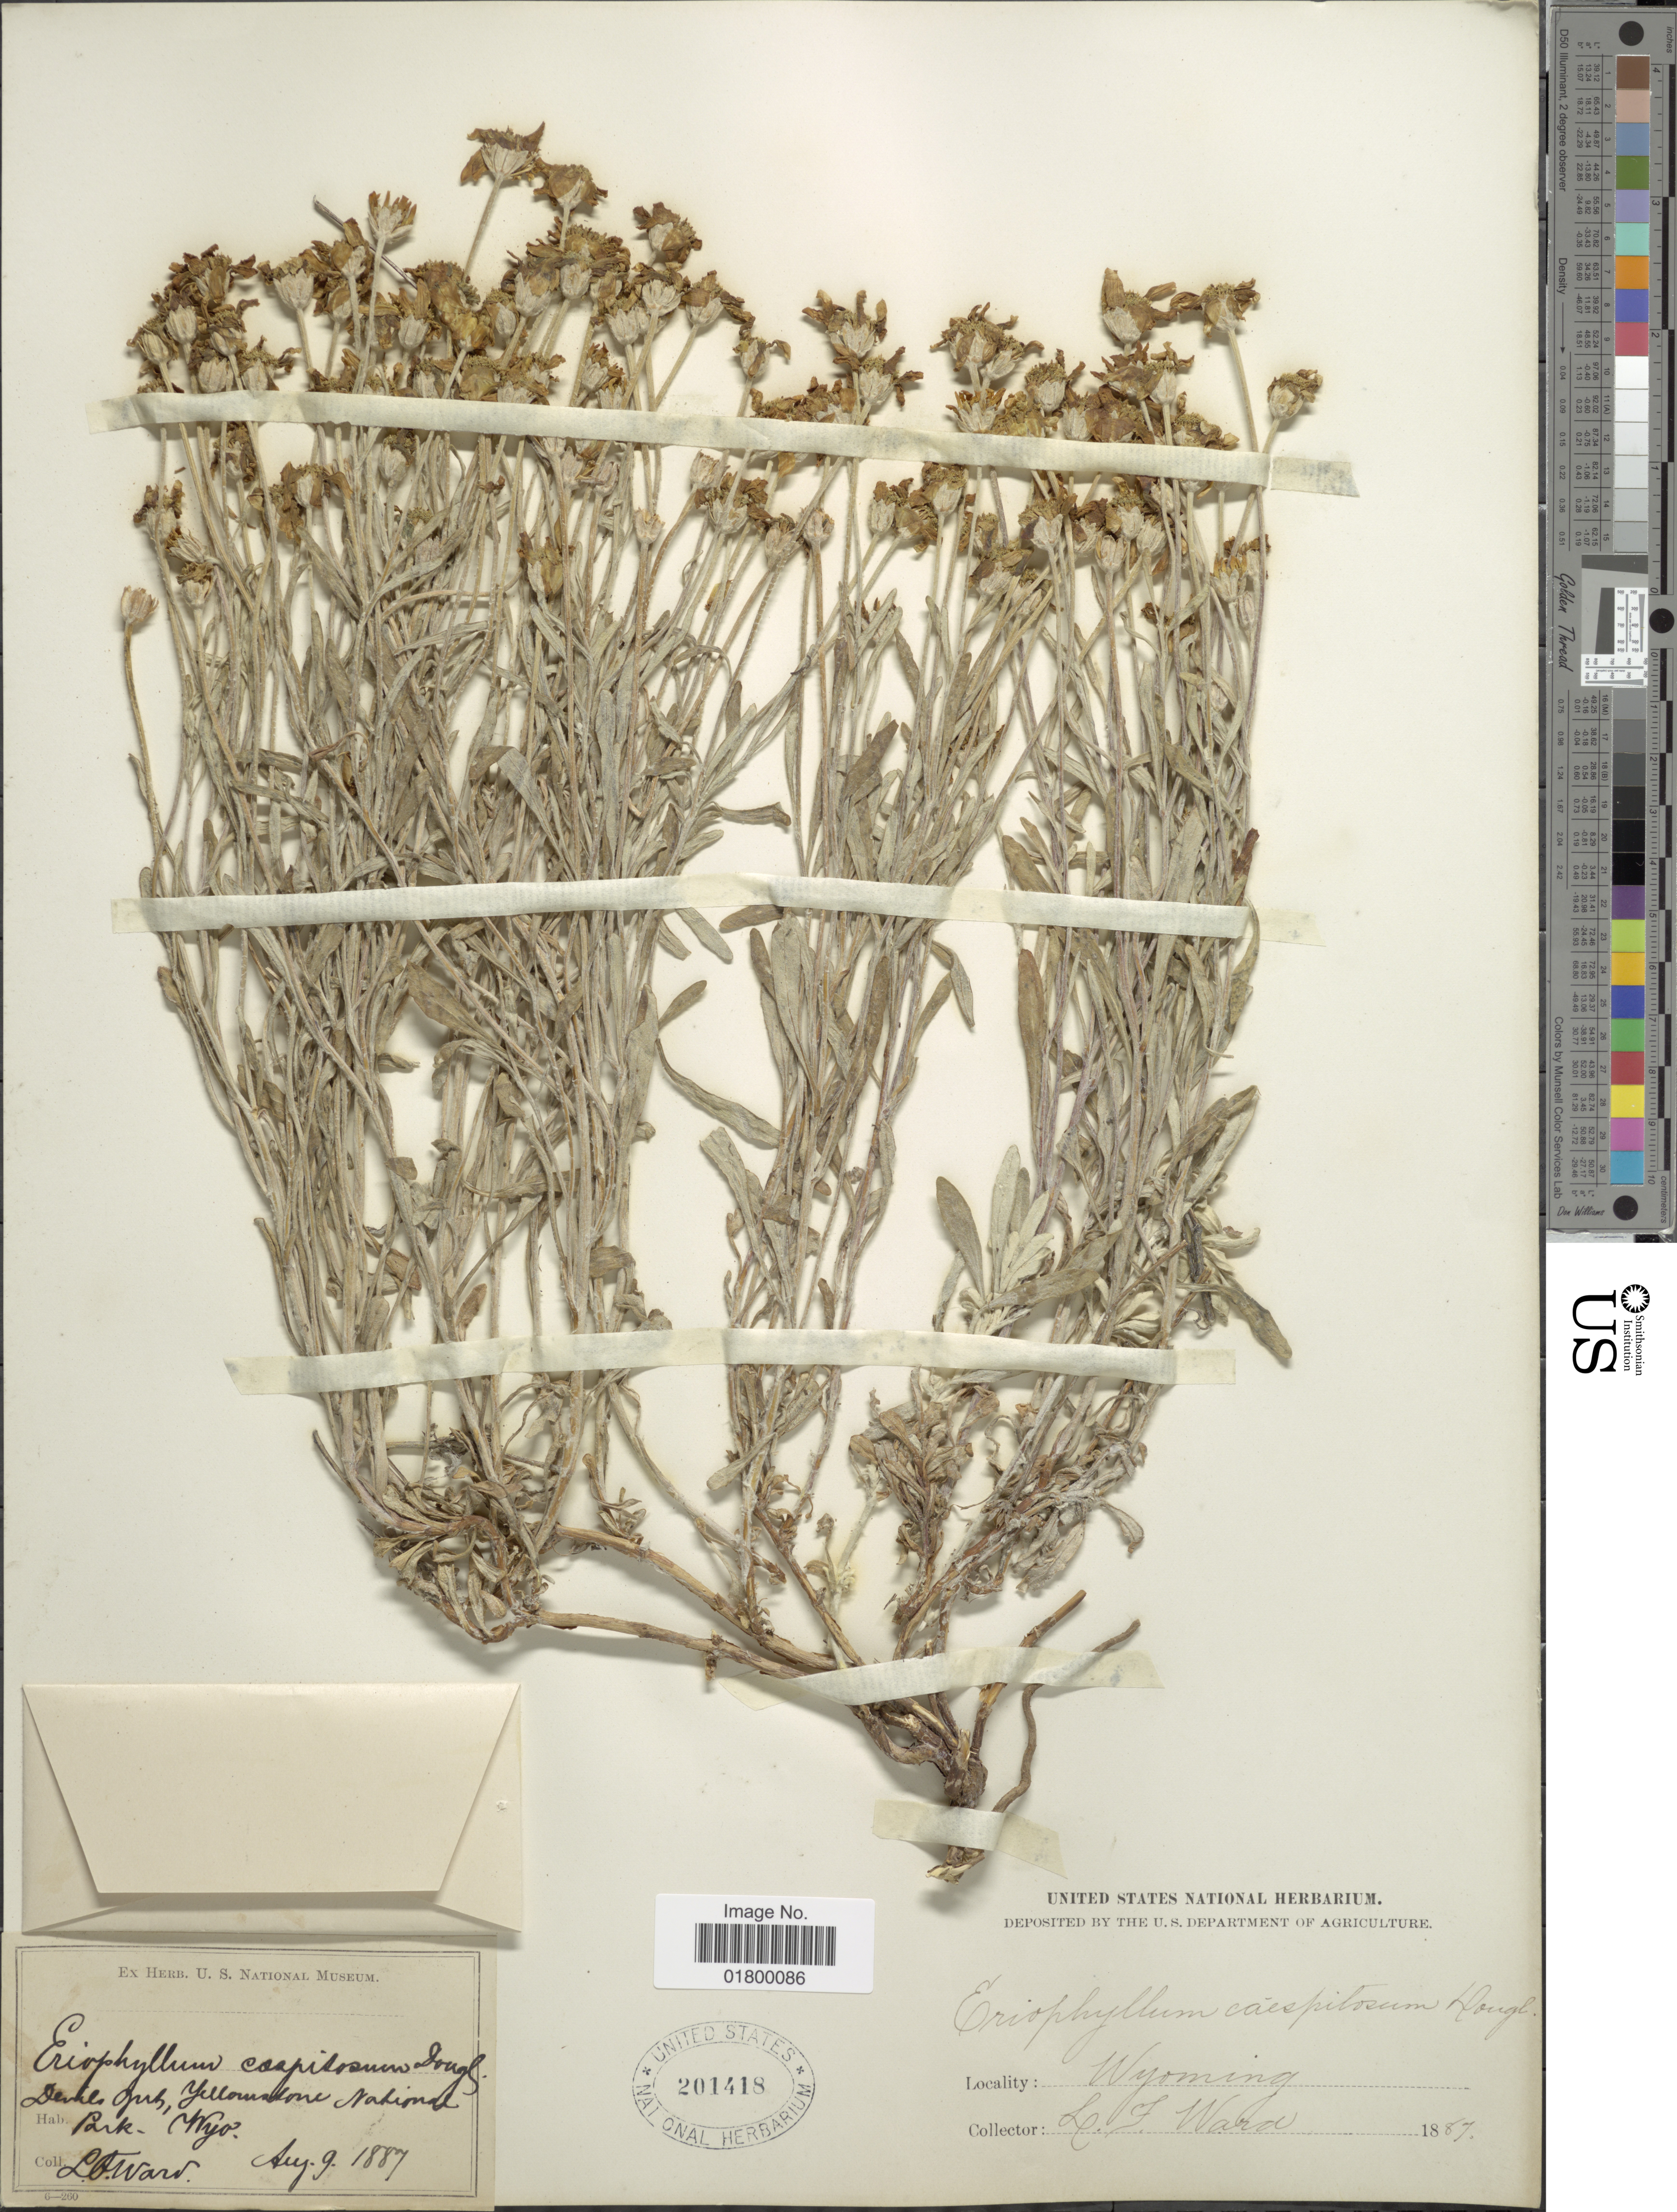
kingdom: Plantae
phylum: Tracheophyta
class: Magnoliopsida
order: Asterales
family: Asteraceae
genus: Eriophyllum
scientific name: Eriophyllum integrifolium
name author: (Hook.) Greene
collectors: L. Ward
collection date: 1887-08-09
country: United States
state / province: Wyoming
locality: Devil pool, Yellowstone National Park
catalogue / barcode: US 201418